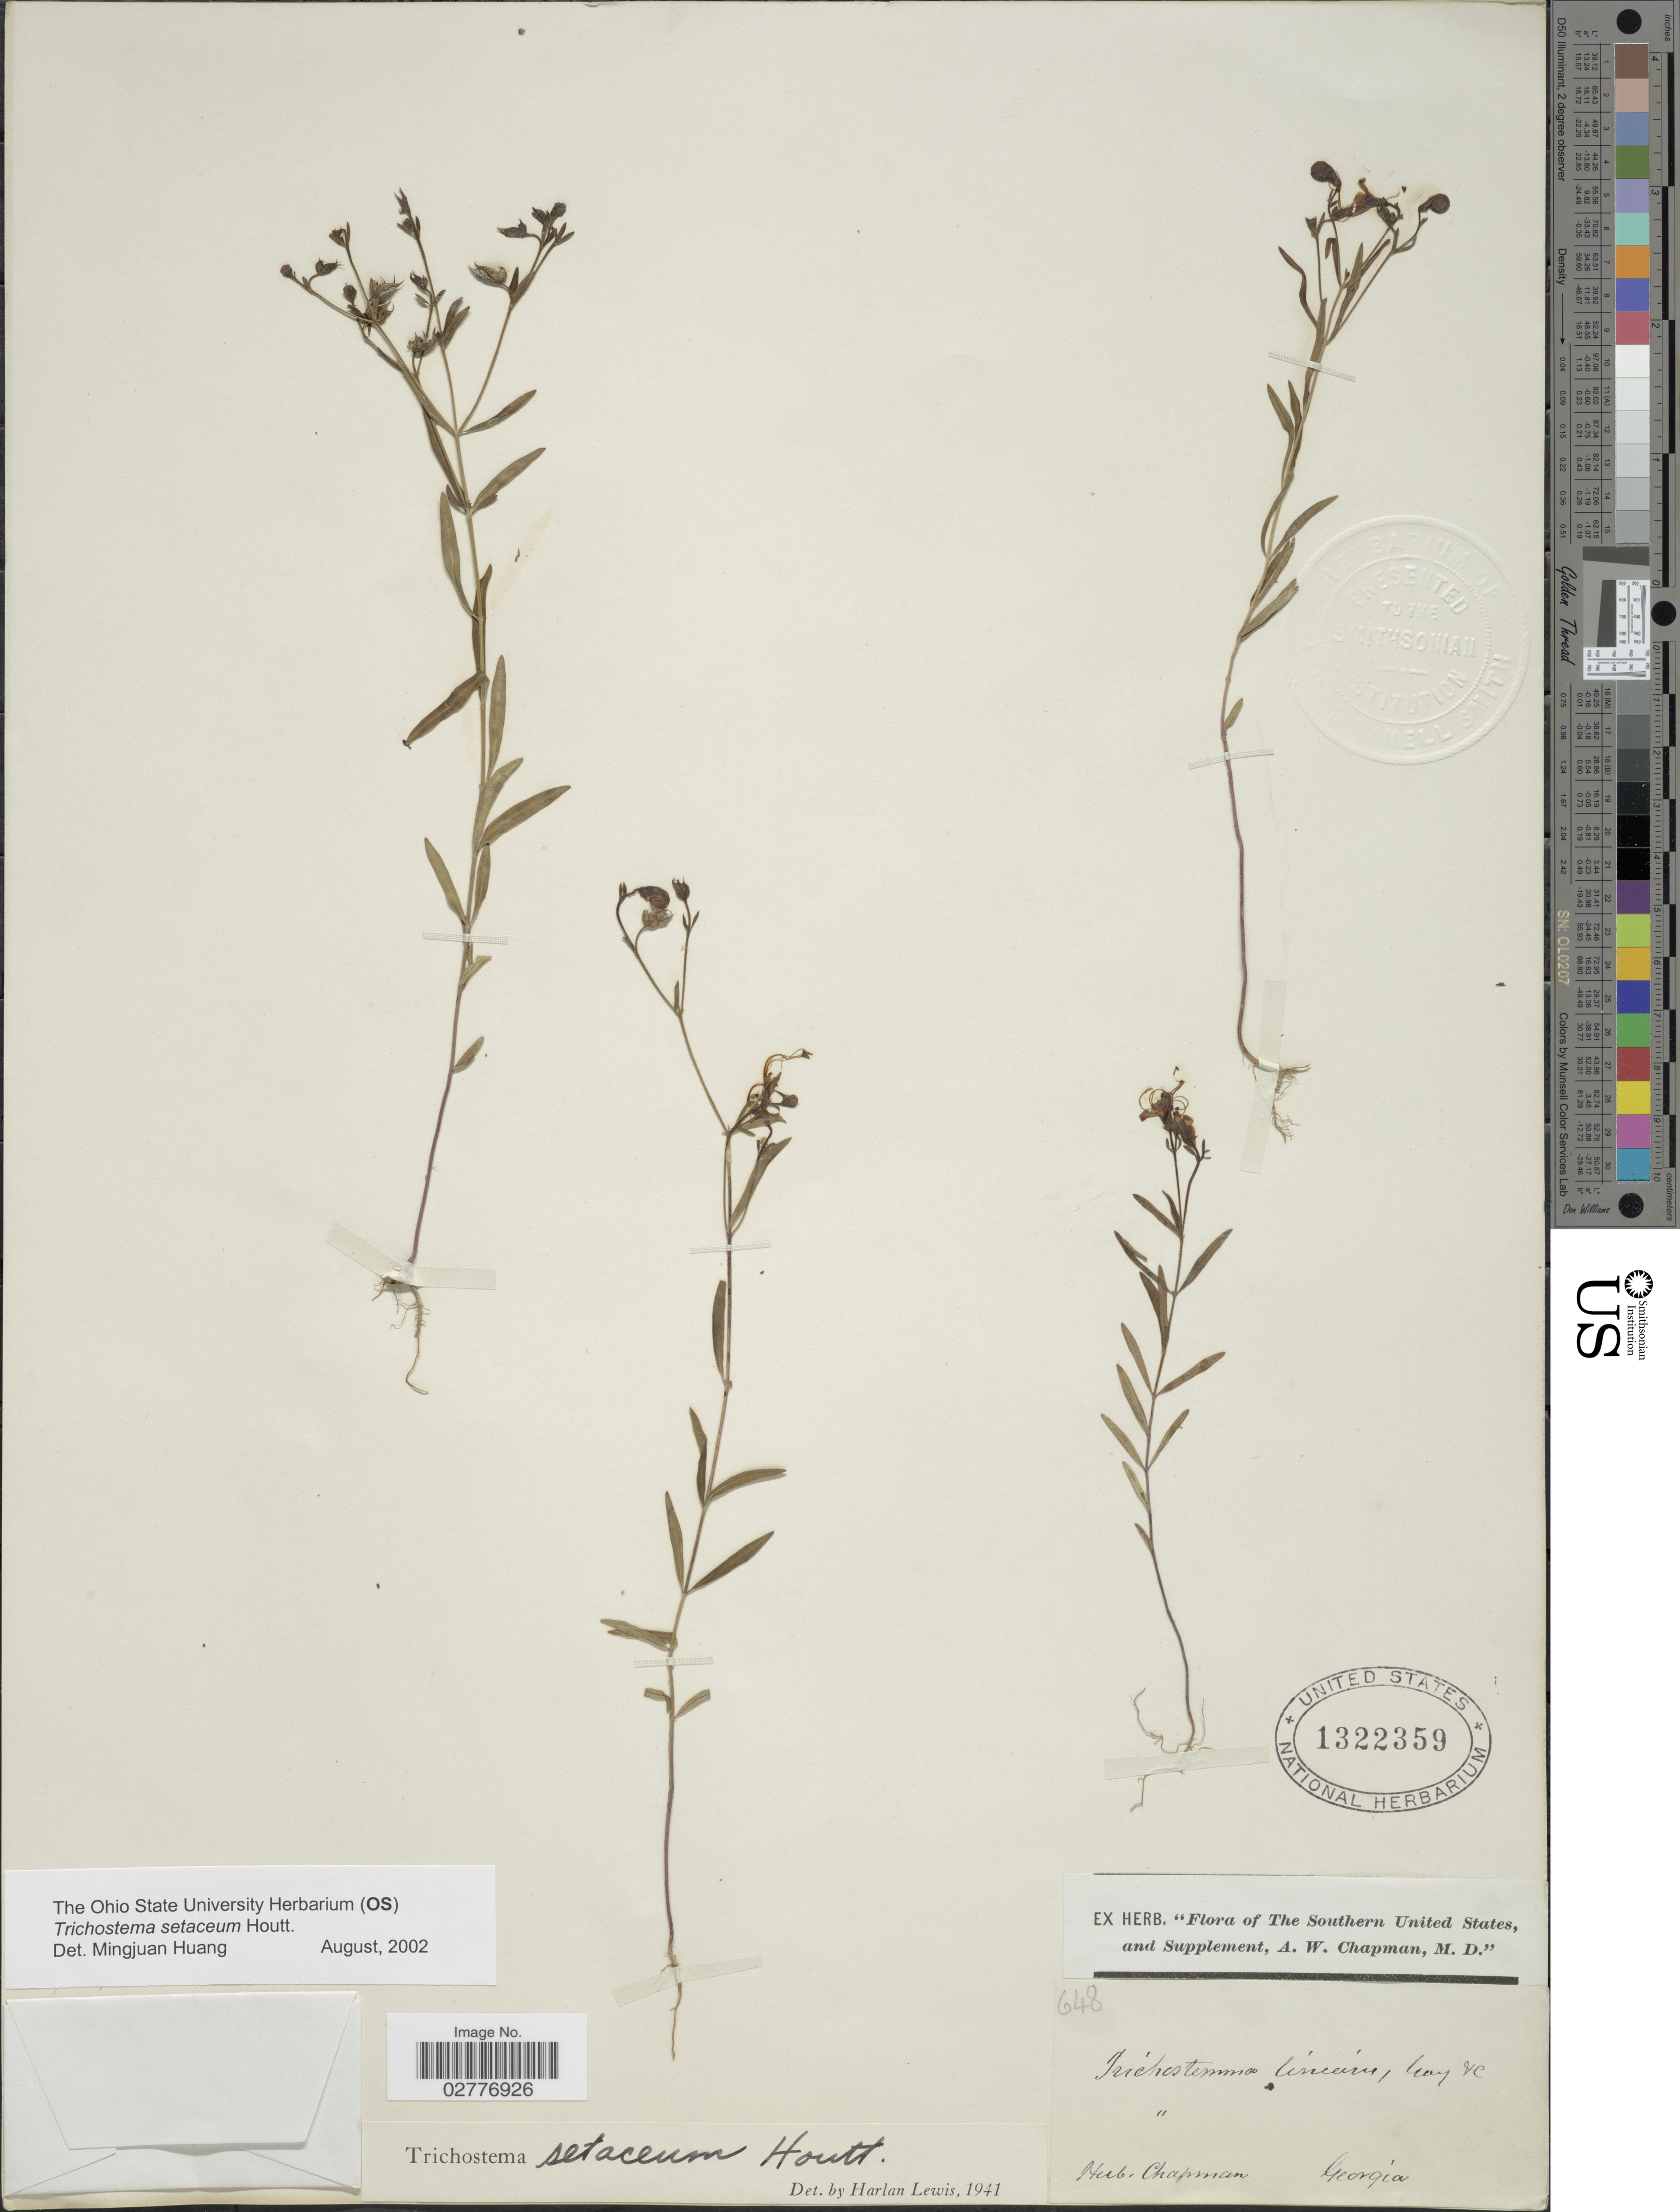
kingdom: Plantae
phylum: Tracheophyta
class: Magnoliopsida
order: Lamiales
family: Lamiaceae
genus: Trichostema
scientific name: Trichostema setaceum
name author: Houtt.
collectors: ex herb. A.W. Chapman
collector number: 648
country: United States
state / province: Georgia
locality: The Southern United States and Supplement.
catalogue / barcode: US 1322359